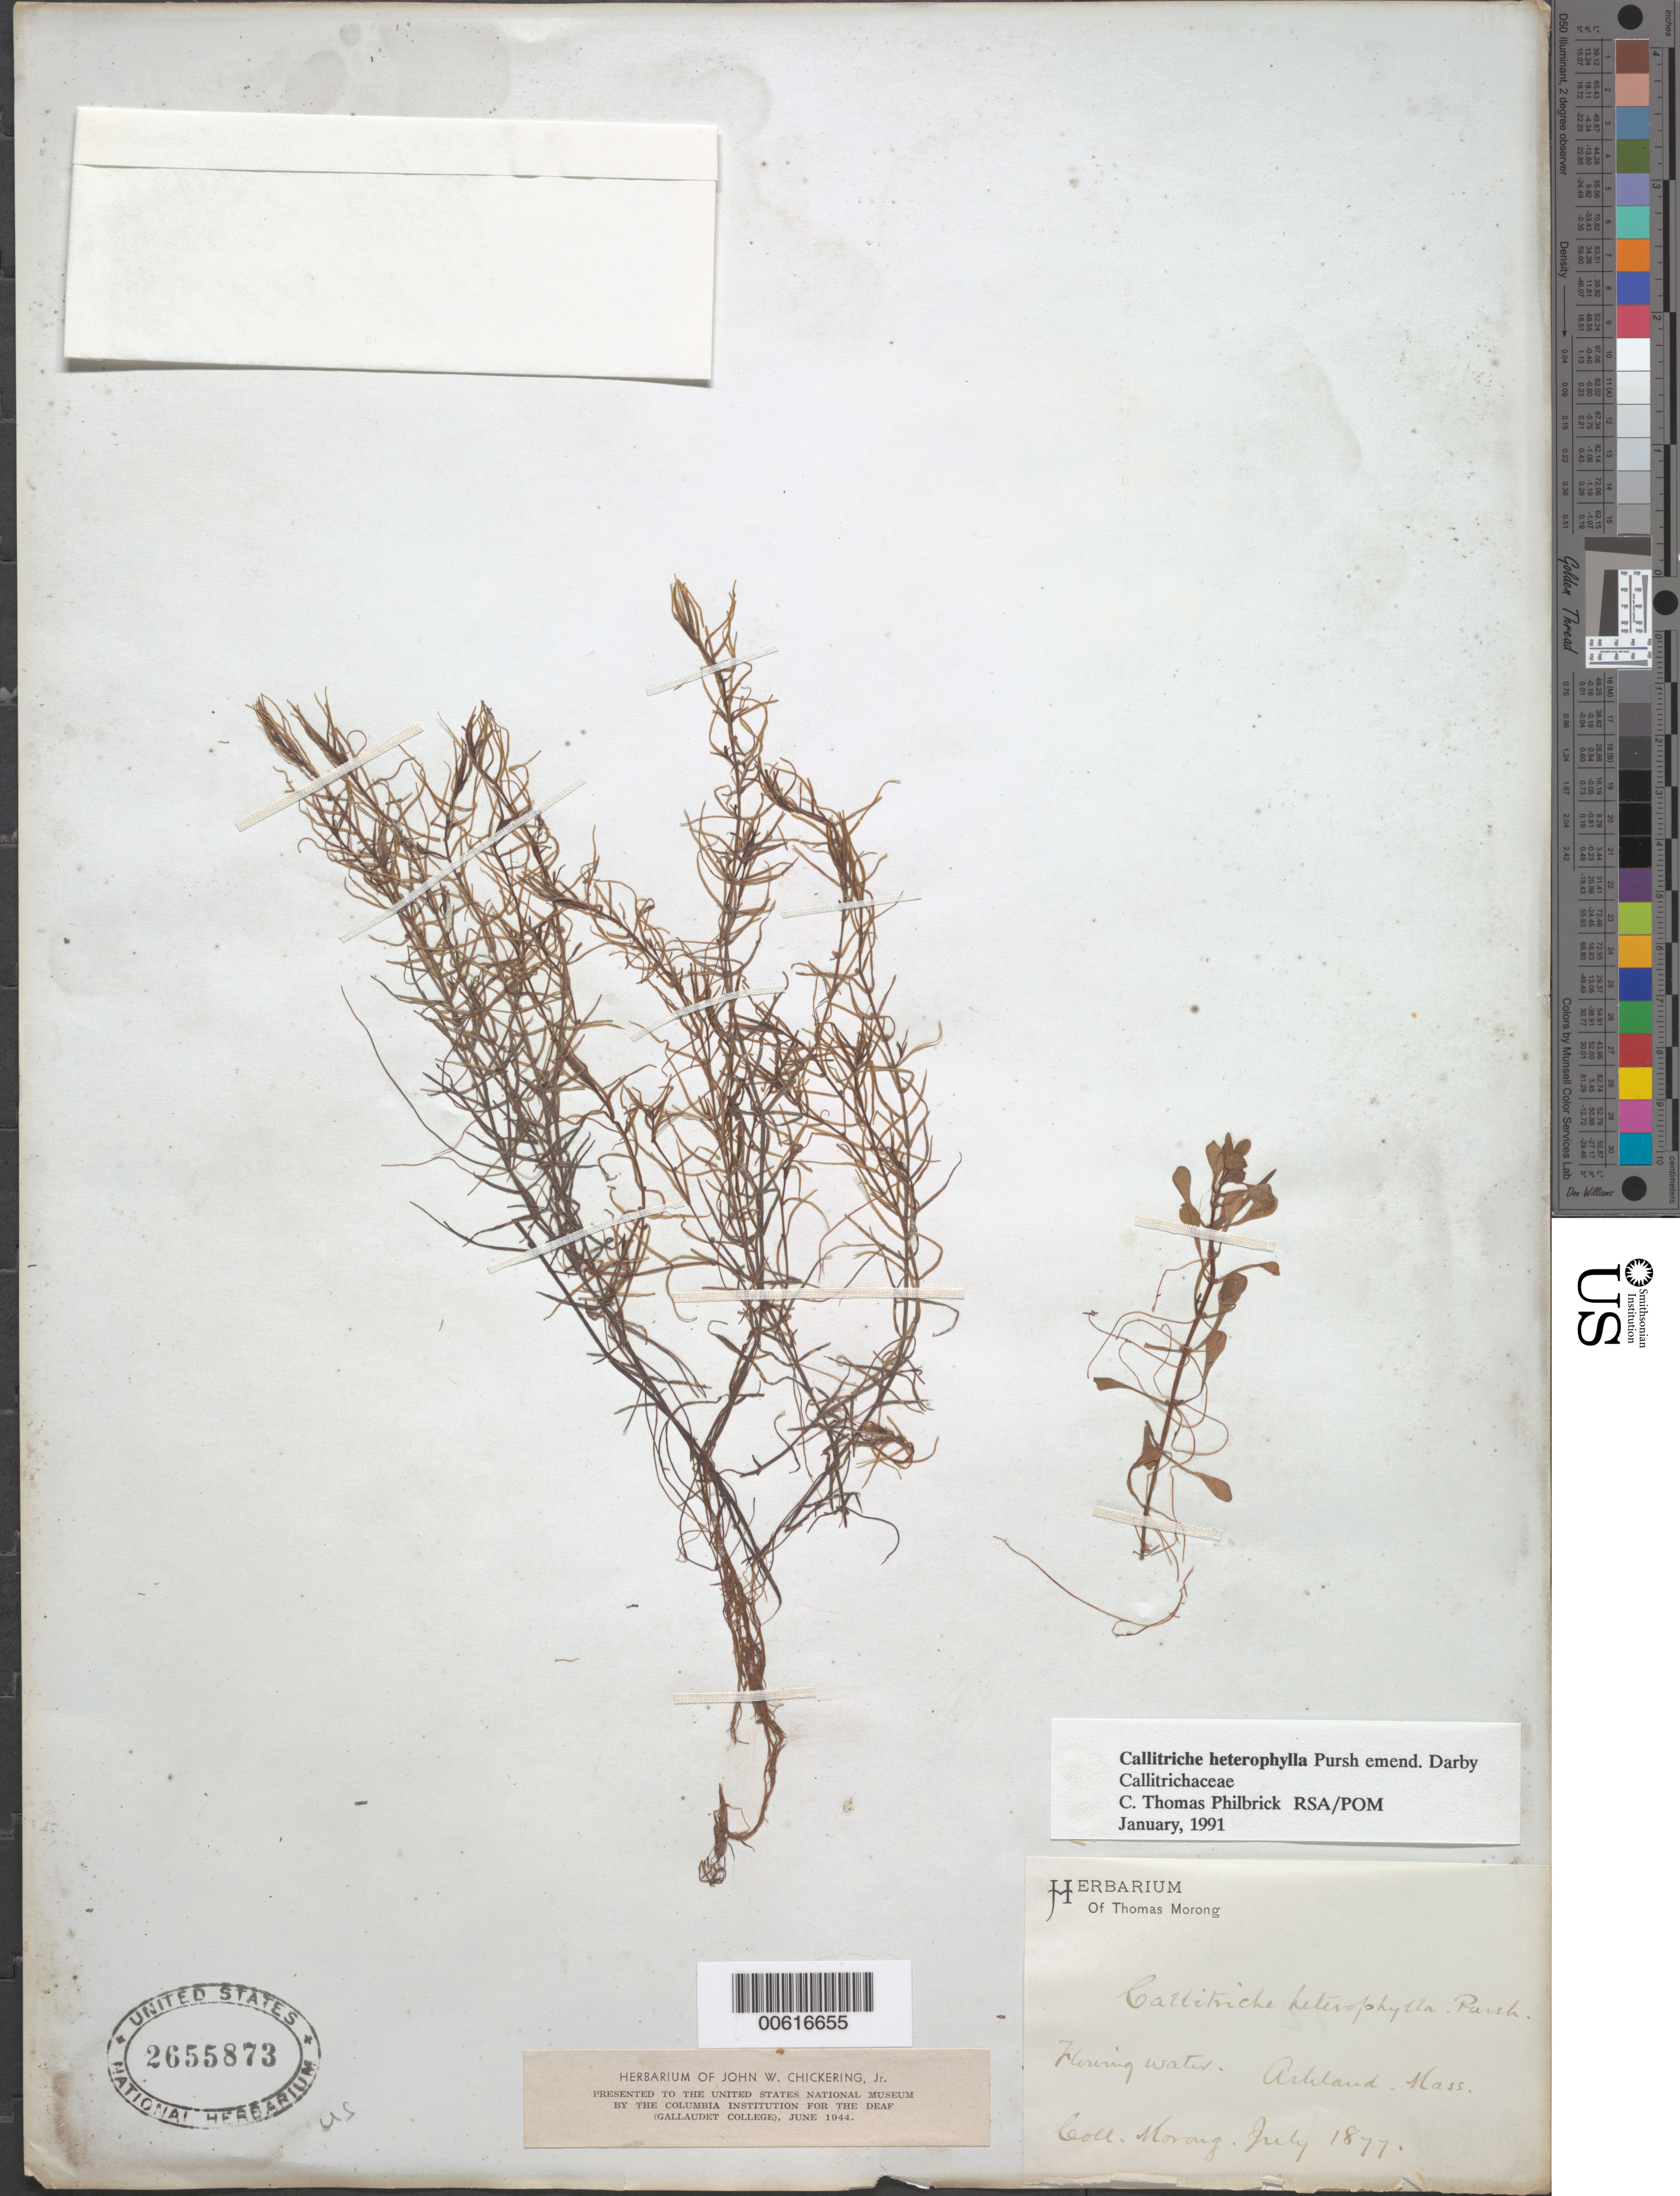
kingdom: Plantae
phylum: Tracheophyta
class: Magnoliopsida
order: Lamiales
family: Plantaginaceae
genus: Callitriche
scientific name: Callitriche heterophylla Pursh emend. Darby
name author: Pursh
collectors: T. Morong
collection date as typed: Jul 1877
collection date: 1877-07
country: United States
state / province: Massachusetts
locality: Ashland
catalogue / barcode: US 2655873